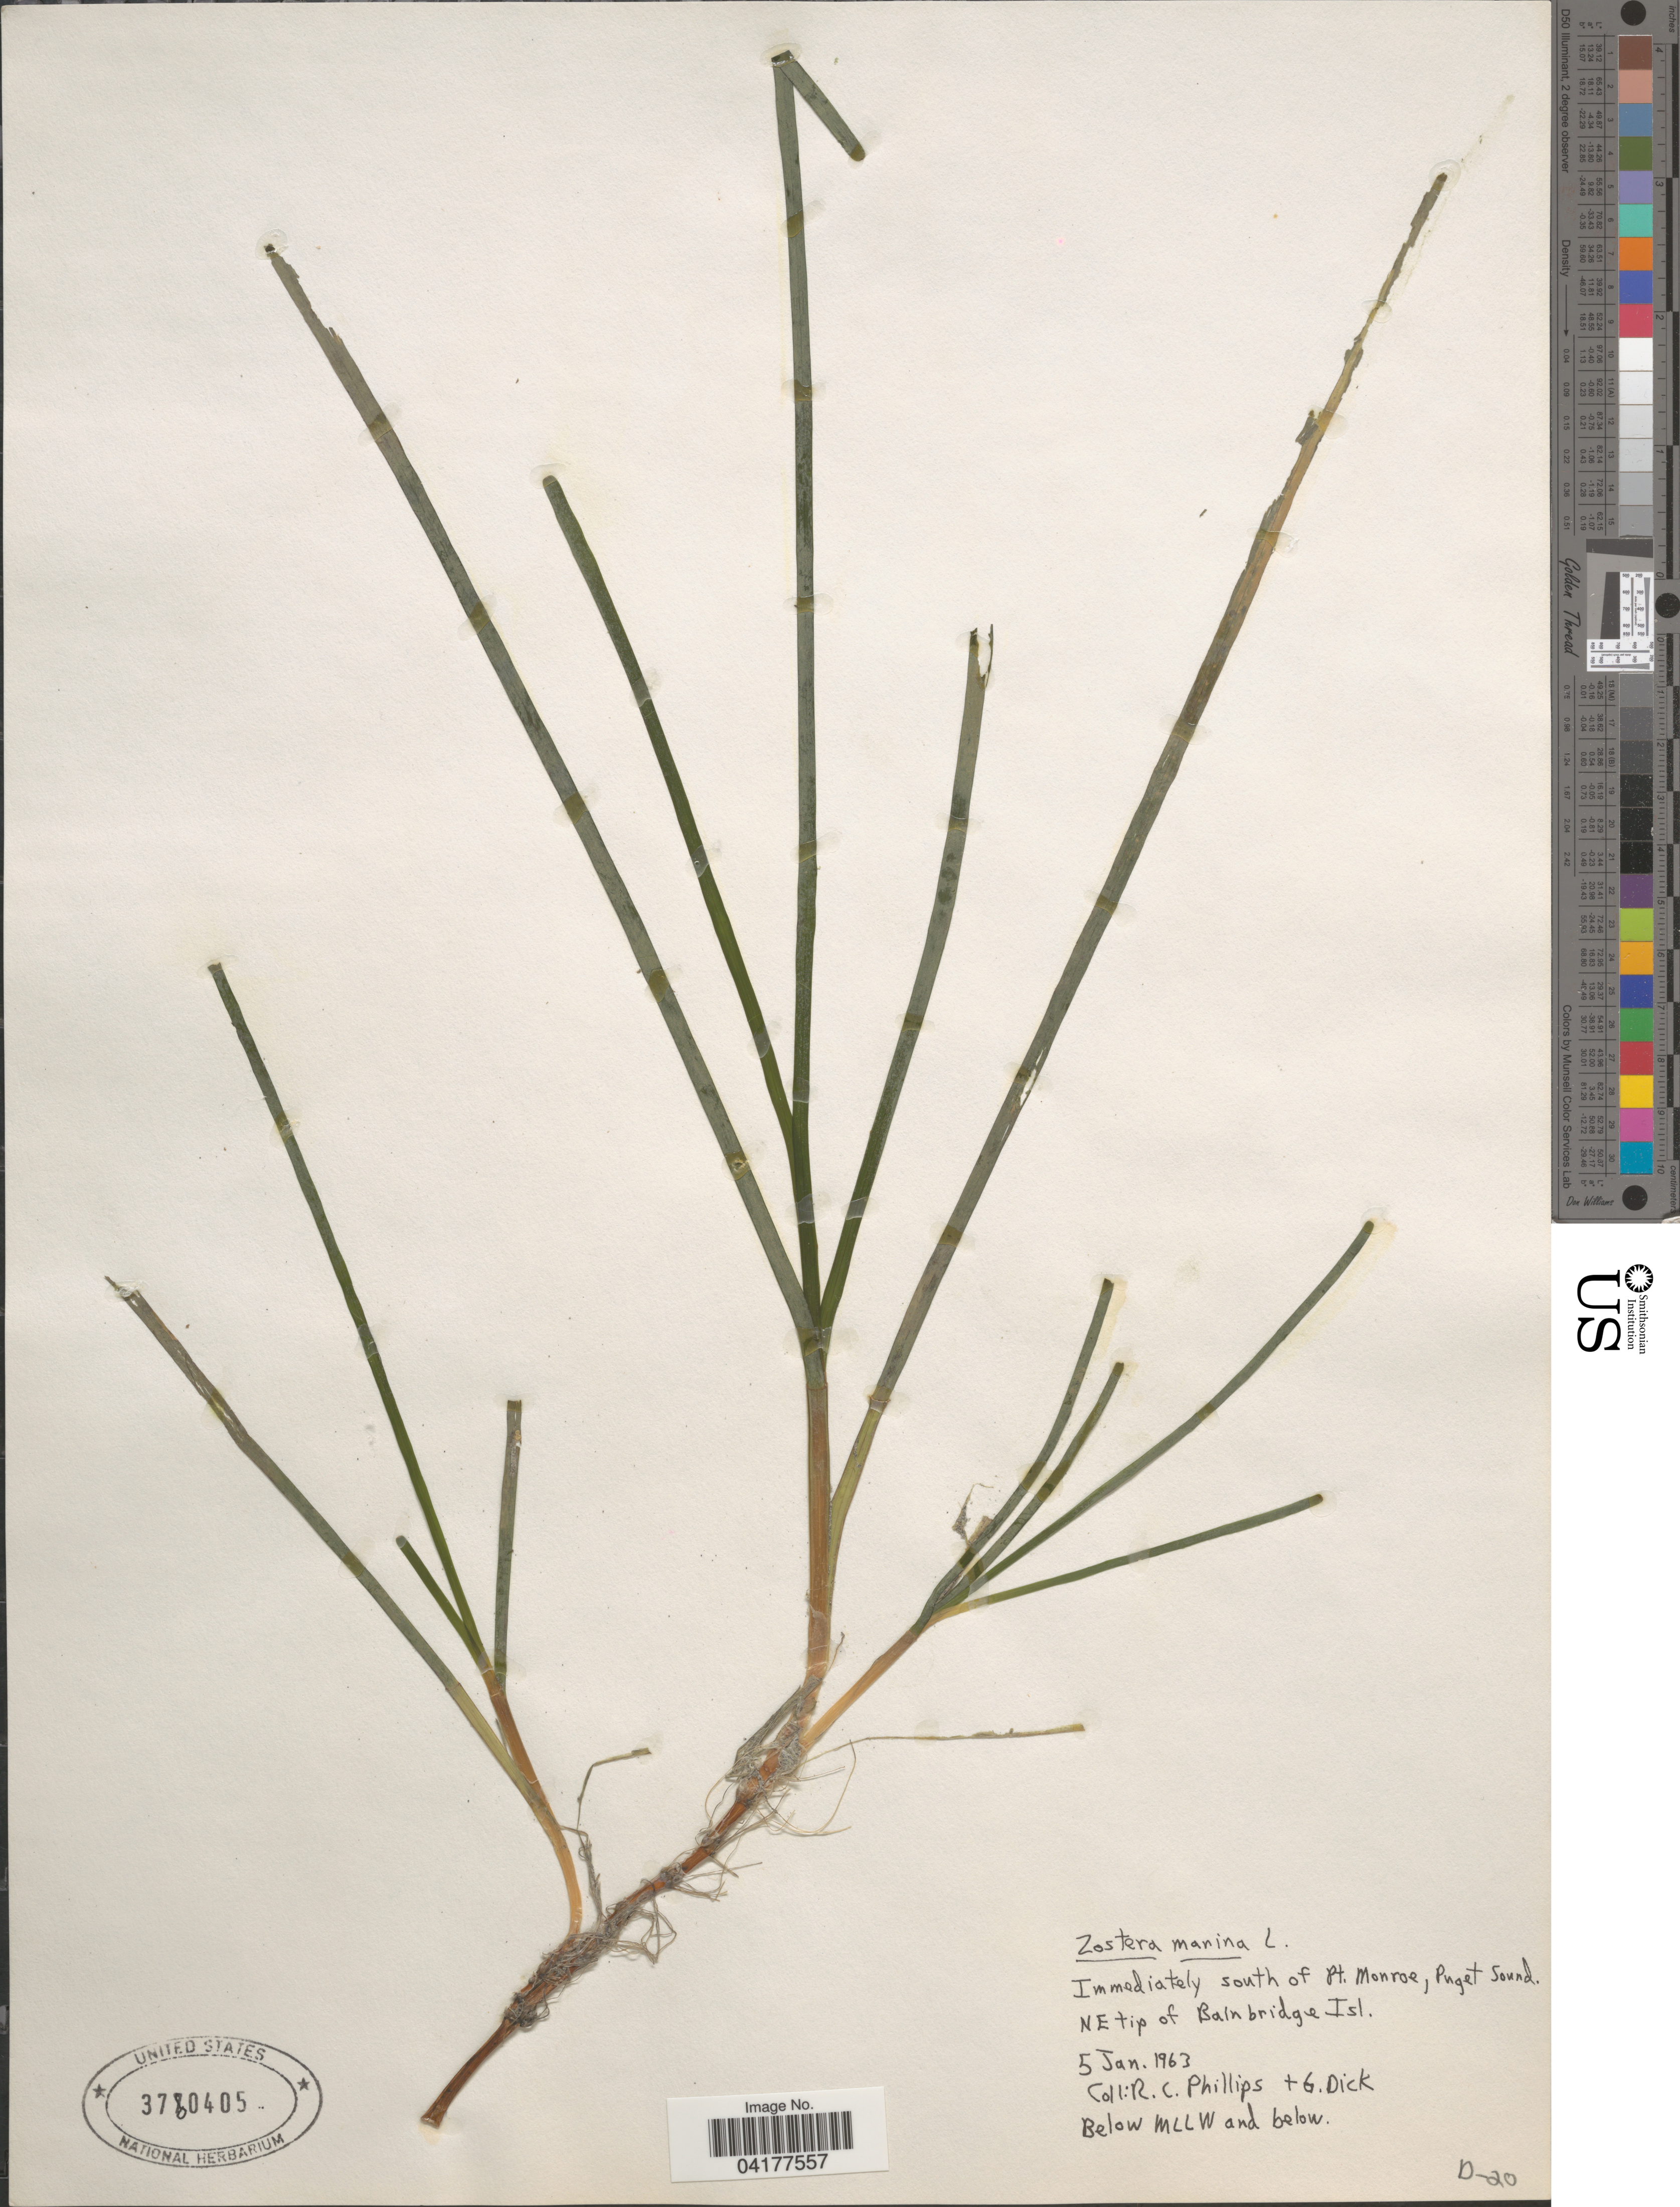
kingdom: Plantae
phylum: Tracheophyta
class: Liliopsida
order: Alismatales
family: Zosteraceae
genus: Zostera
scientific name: Zostera marina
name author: L.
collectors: R. C. Phillips & G. Dick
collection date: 1963-01-05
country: United States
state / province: Washington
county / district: King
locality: Immediately south of Pt. Monroe, Puget Sound. NE tip of Bainbridge Isl. Below MLLW and below.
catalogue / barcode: US 3780405